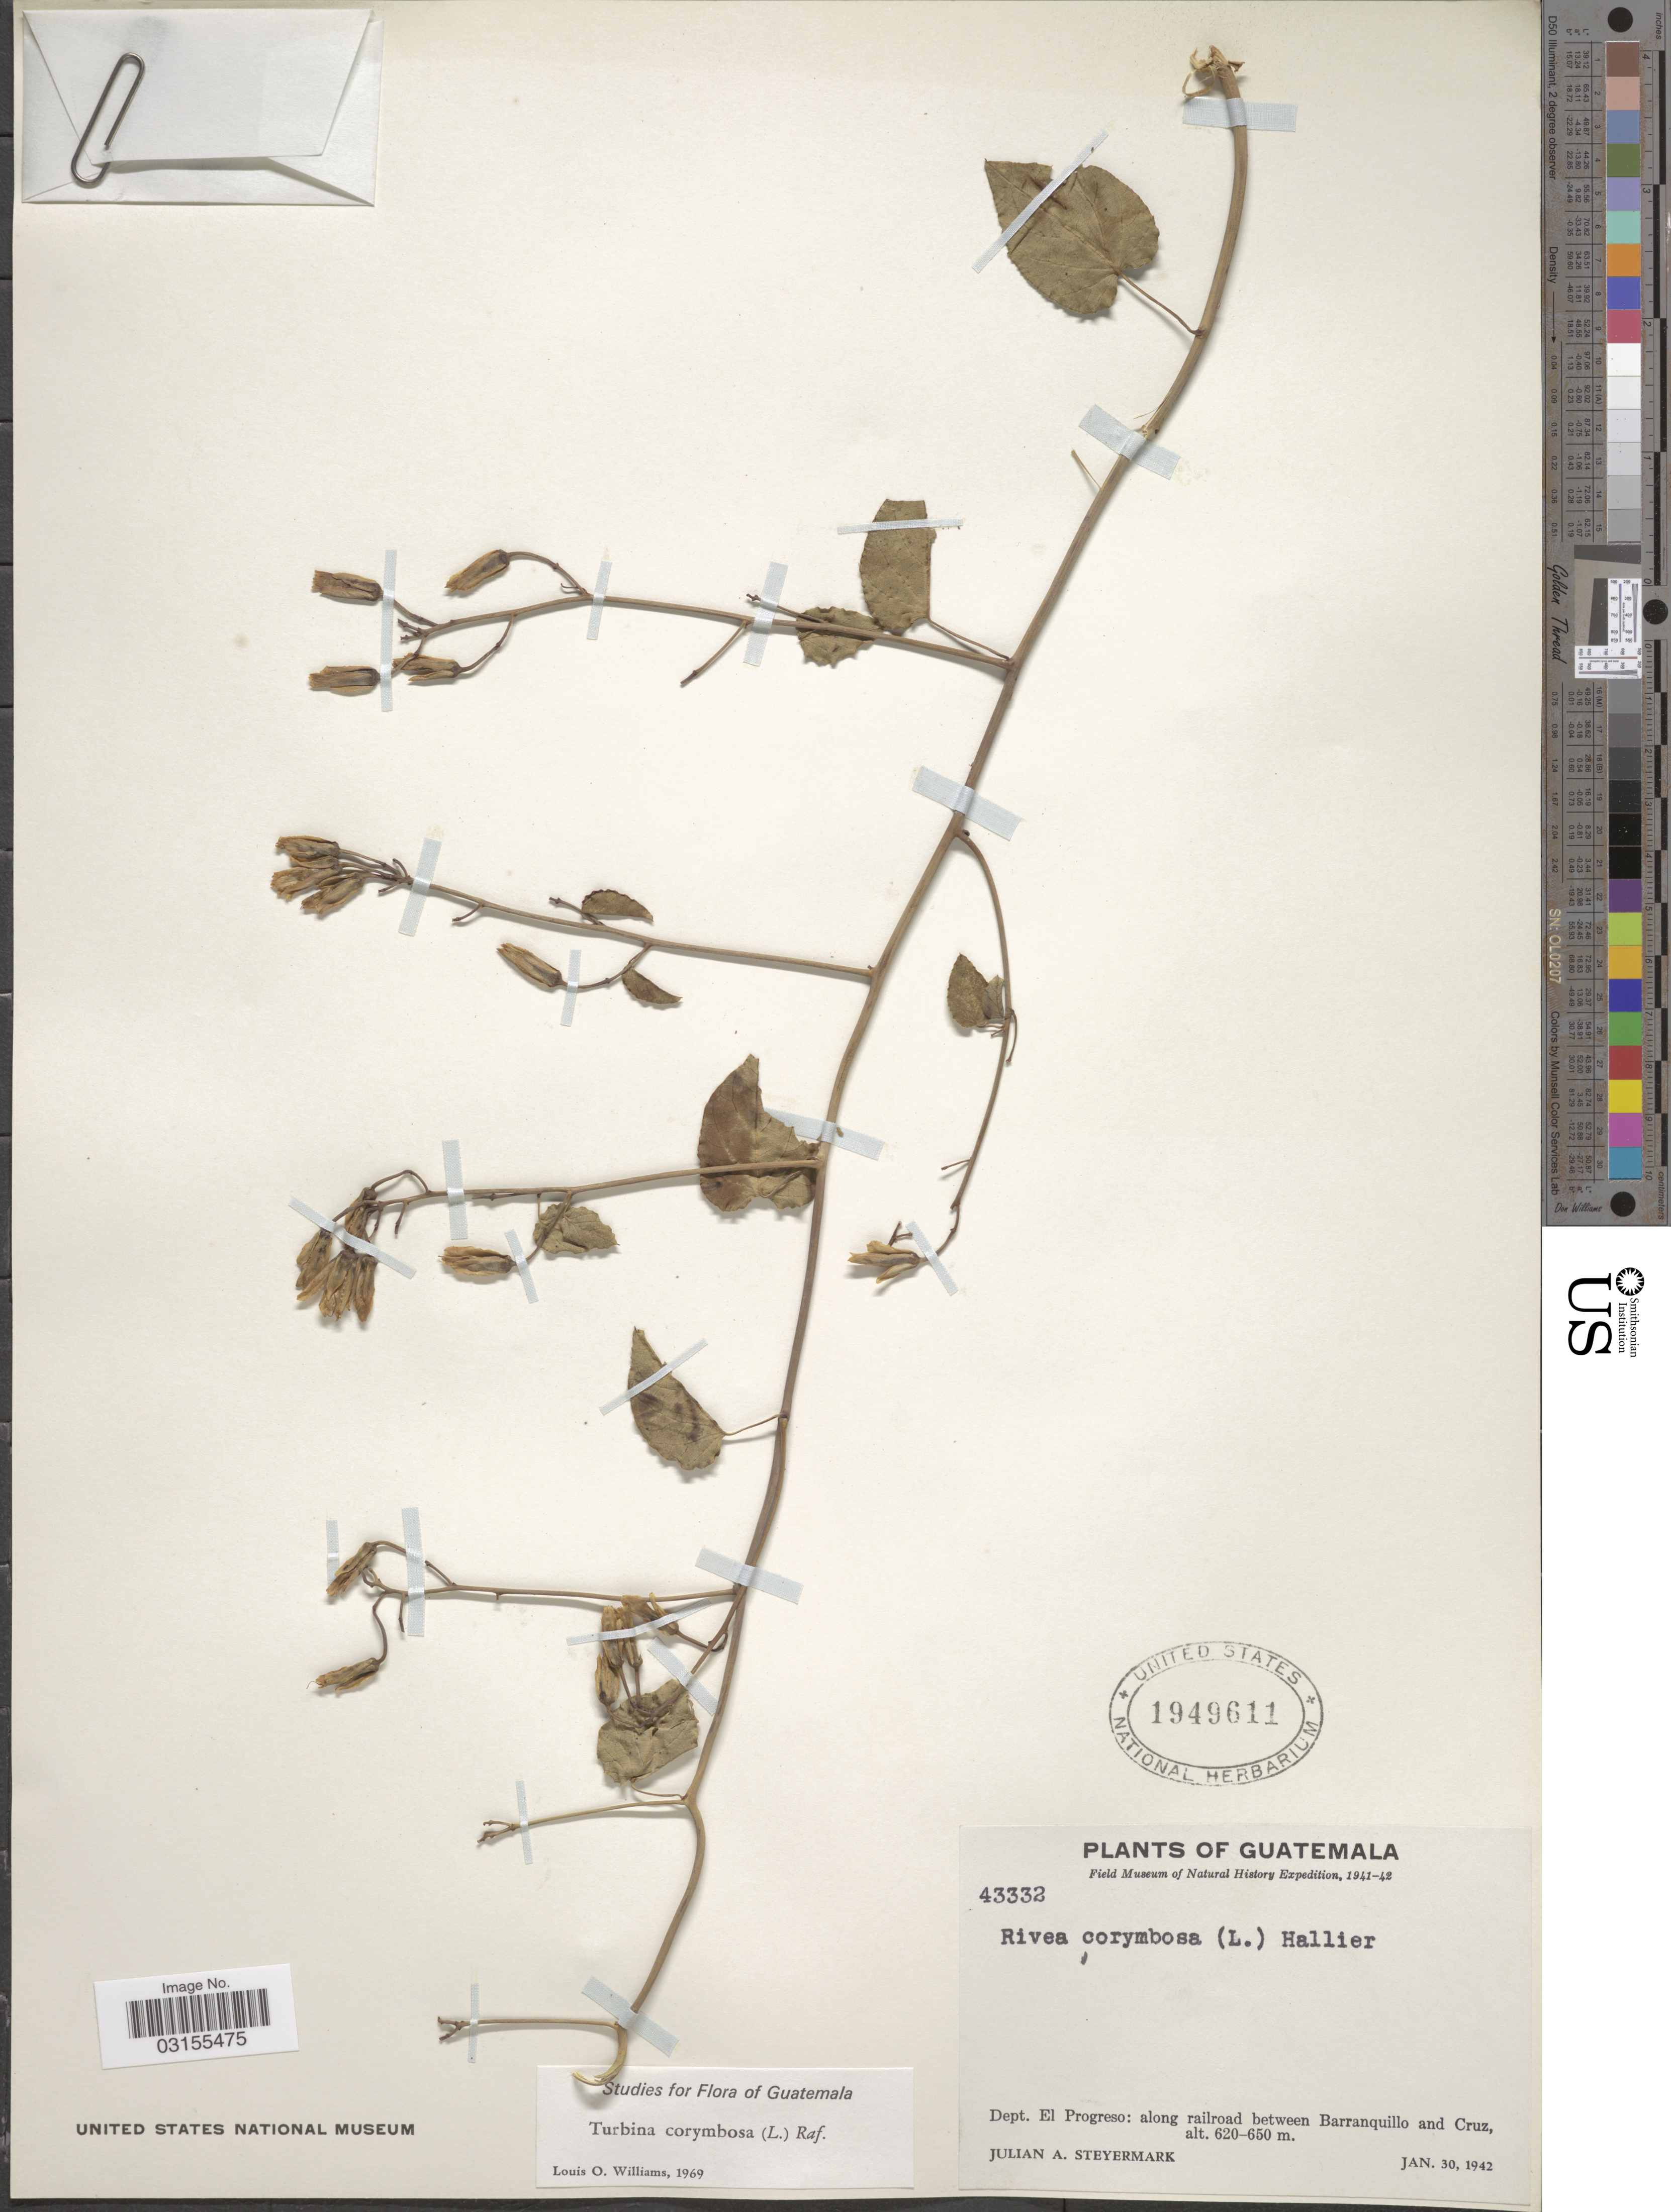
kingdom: Plantae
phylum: Tracheophyta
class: Magnoliopsida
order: Solanales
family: Convolvulaceae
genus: Turbina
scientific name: Turbina corymbosa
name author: (L.) Raf.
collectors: J. Steyermark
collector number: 43332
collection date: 1942-01-30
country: Guatemala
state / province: El Progreso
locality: Dept. El Progreso: along railroad between Barranquillo and Cruz.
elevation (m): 620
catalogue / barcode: US 1949611